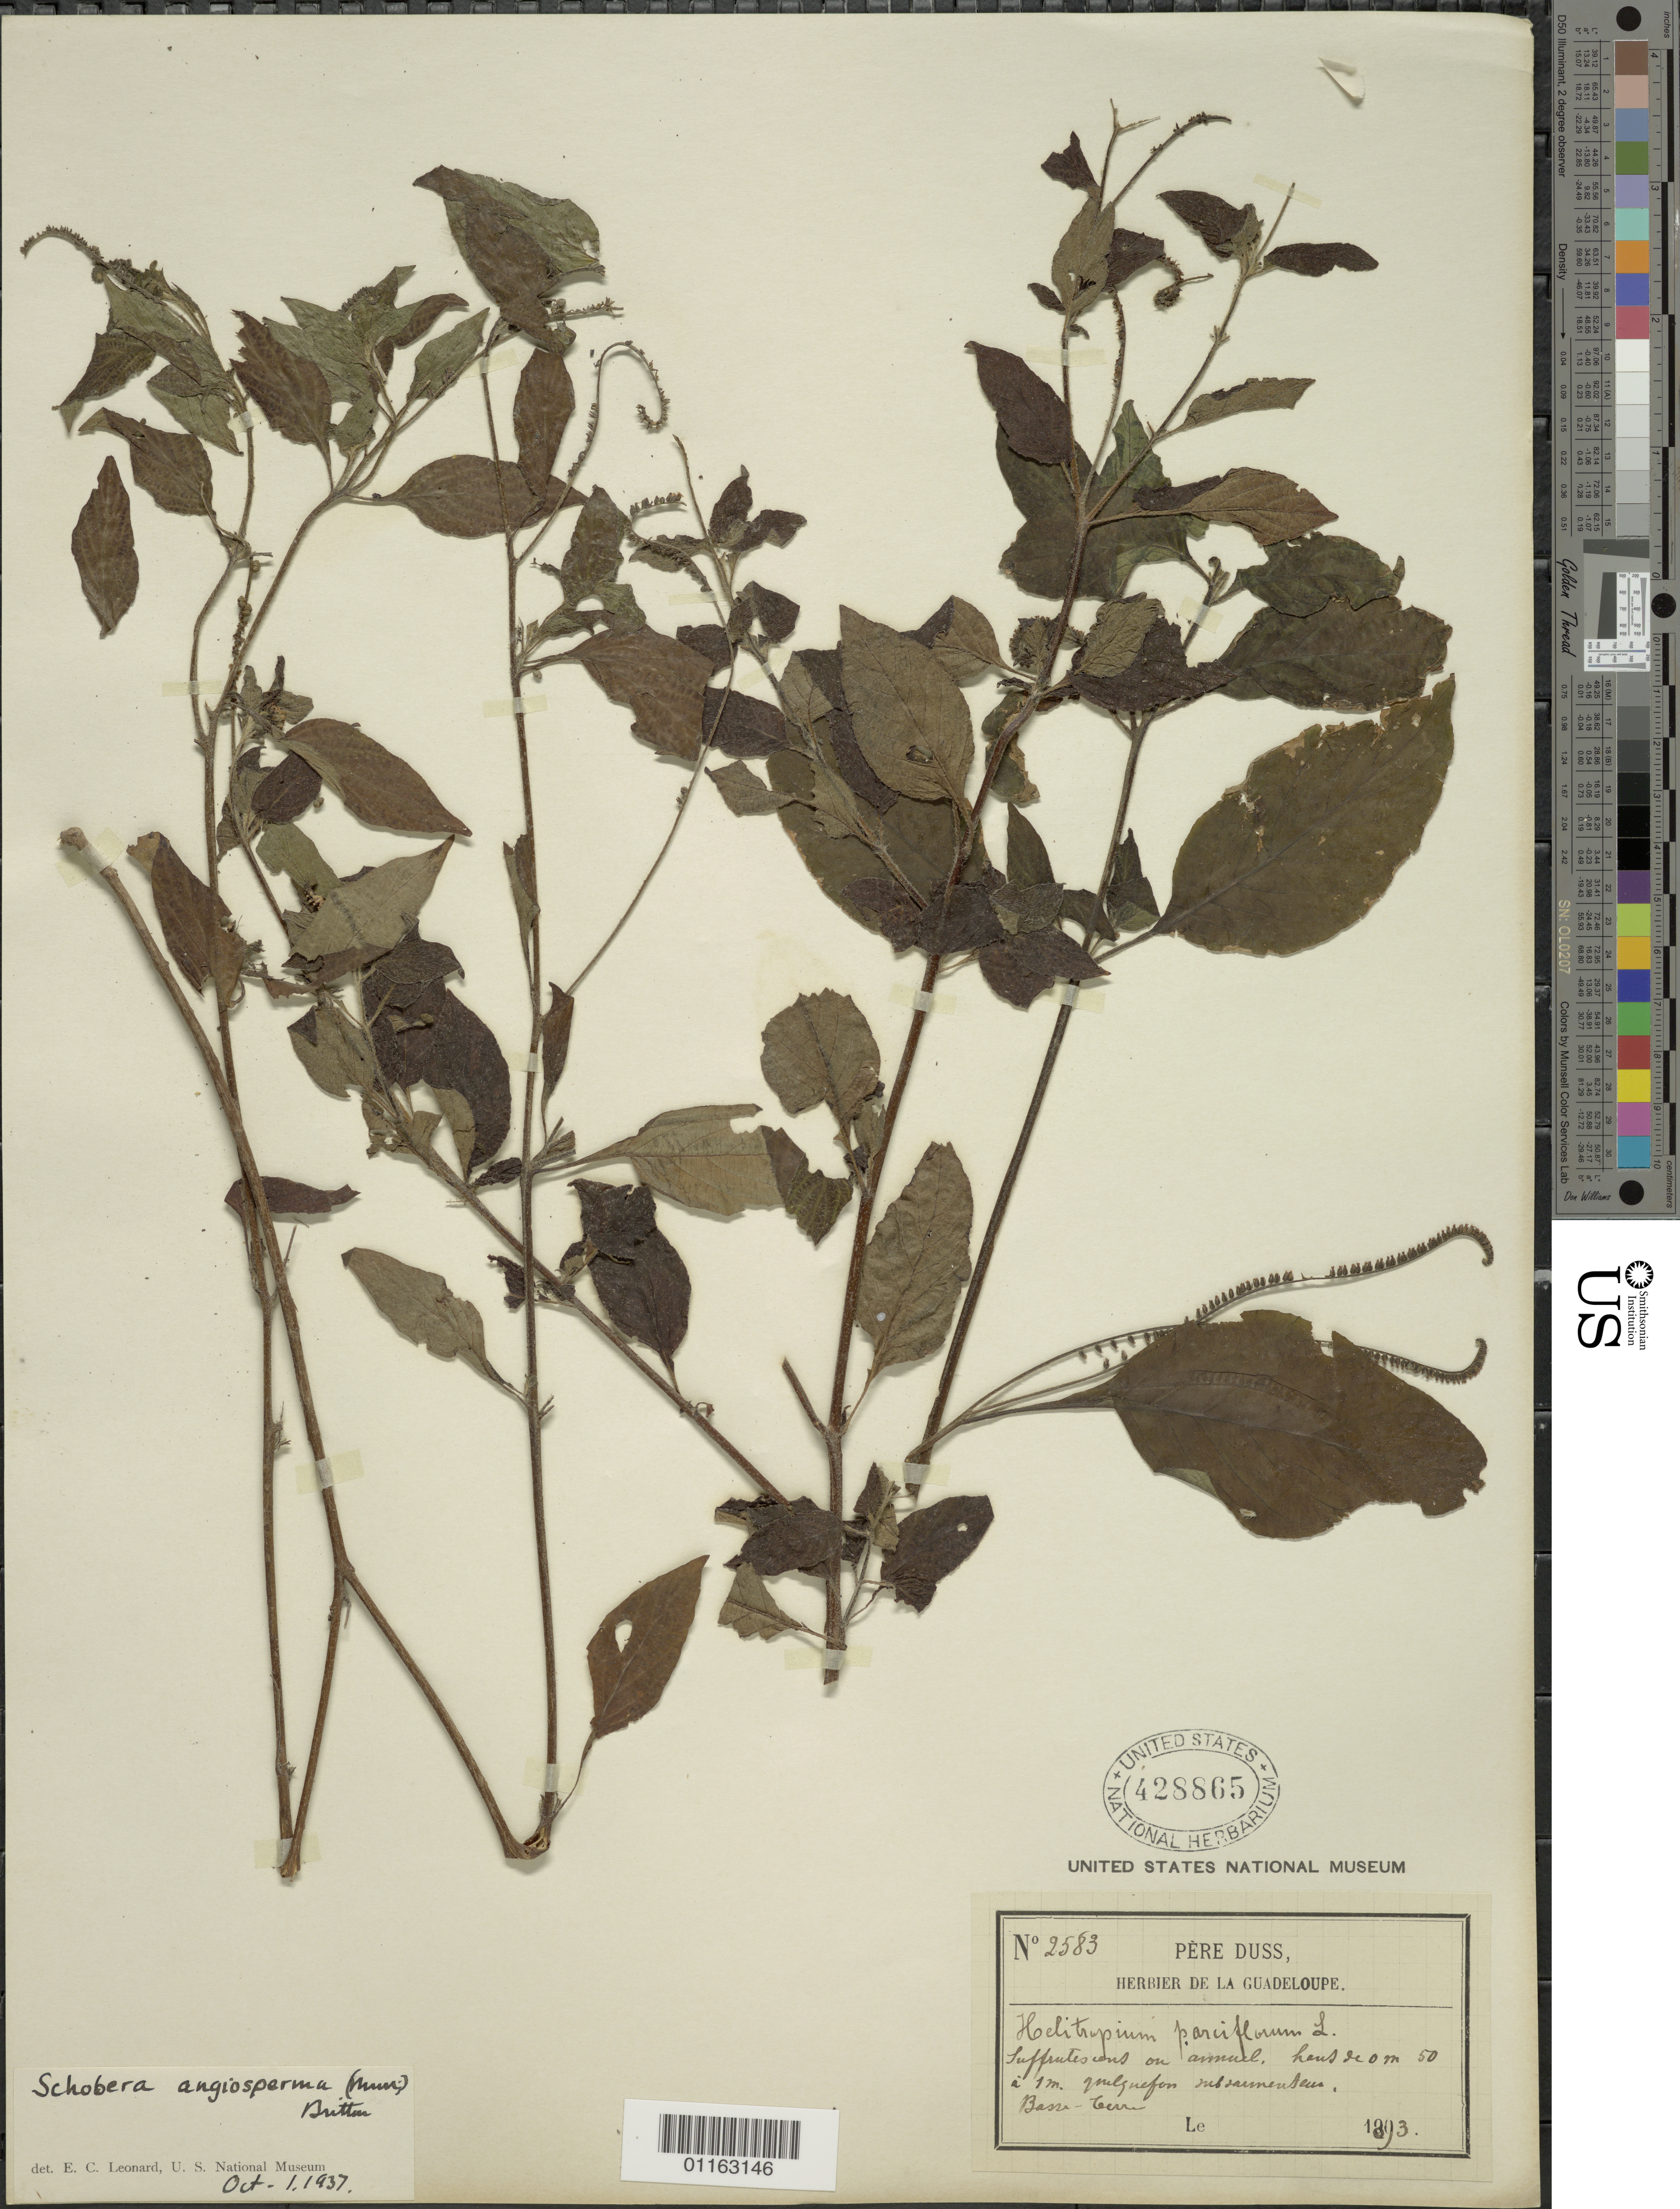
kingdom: Plantae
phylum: Tracheophyta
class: Magnoliopsida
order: Boraginales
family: Heliotropiaceae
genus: Schobera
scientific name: Schobera angiosperma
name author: (Murr.) Britton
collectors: Père Duss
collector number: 2583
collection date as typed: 1893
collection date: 1893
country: Guadeloupe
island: Basse-Terre I.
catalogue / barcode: US 428865